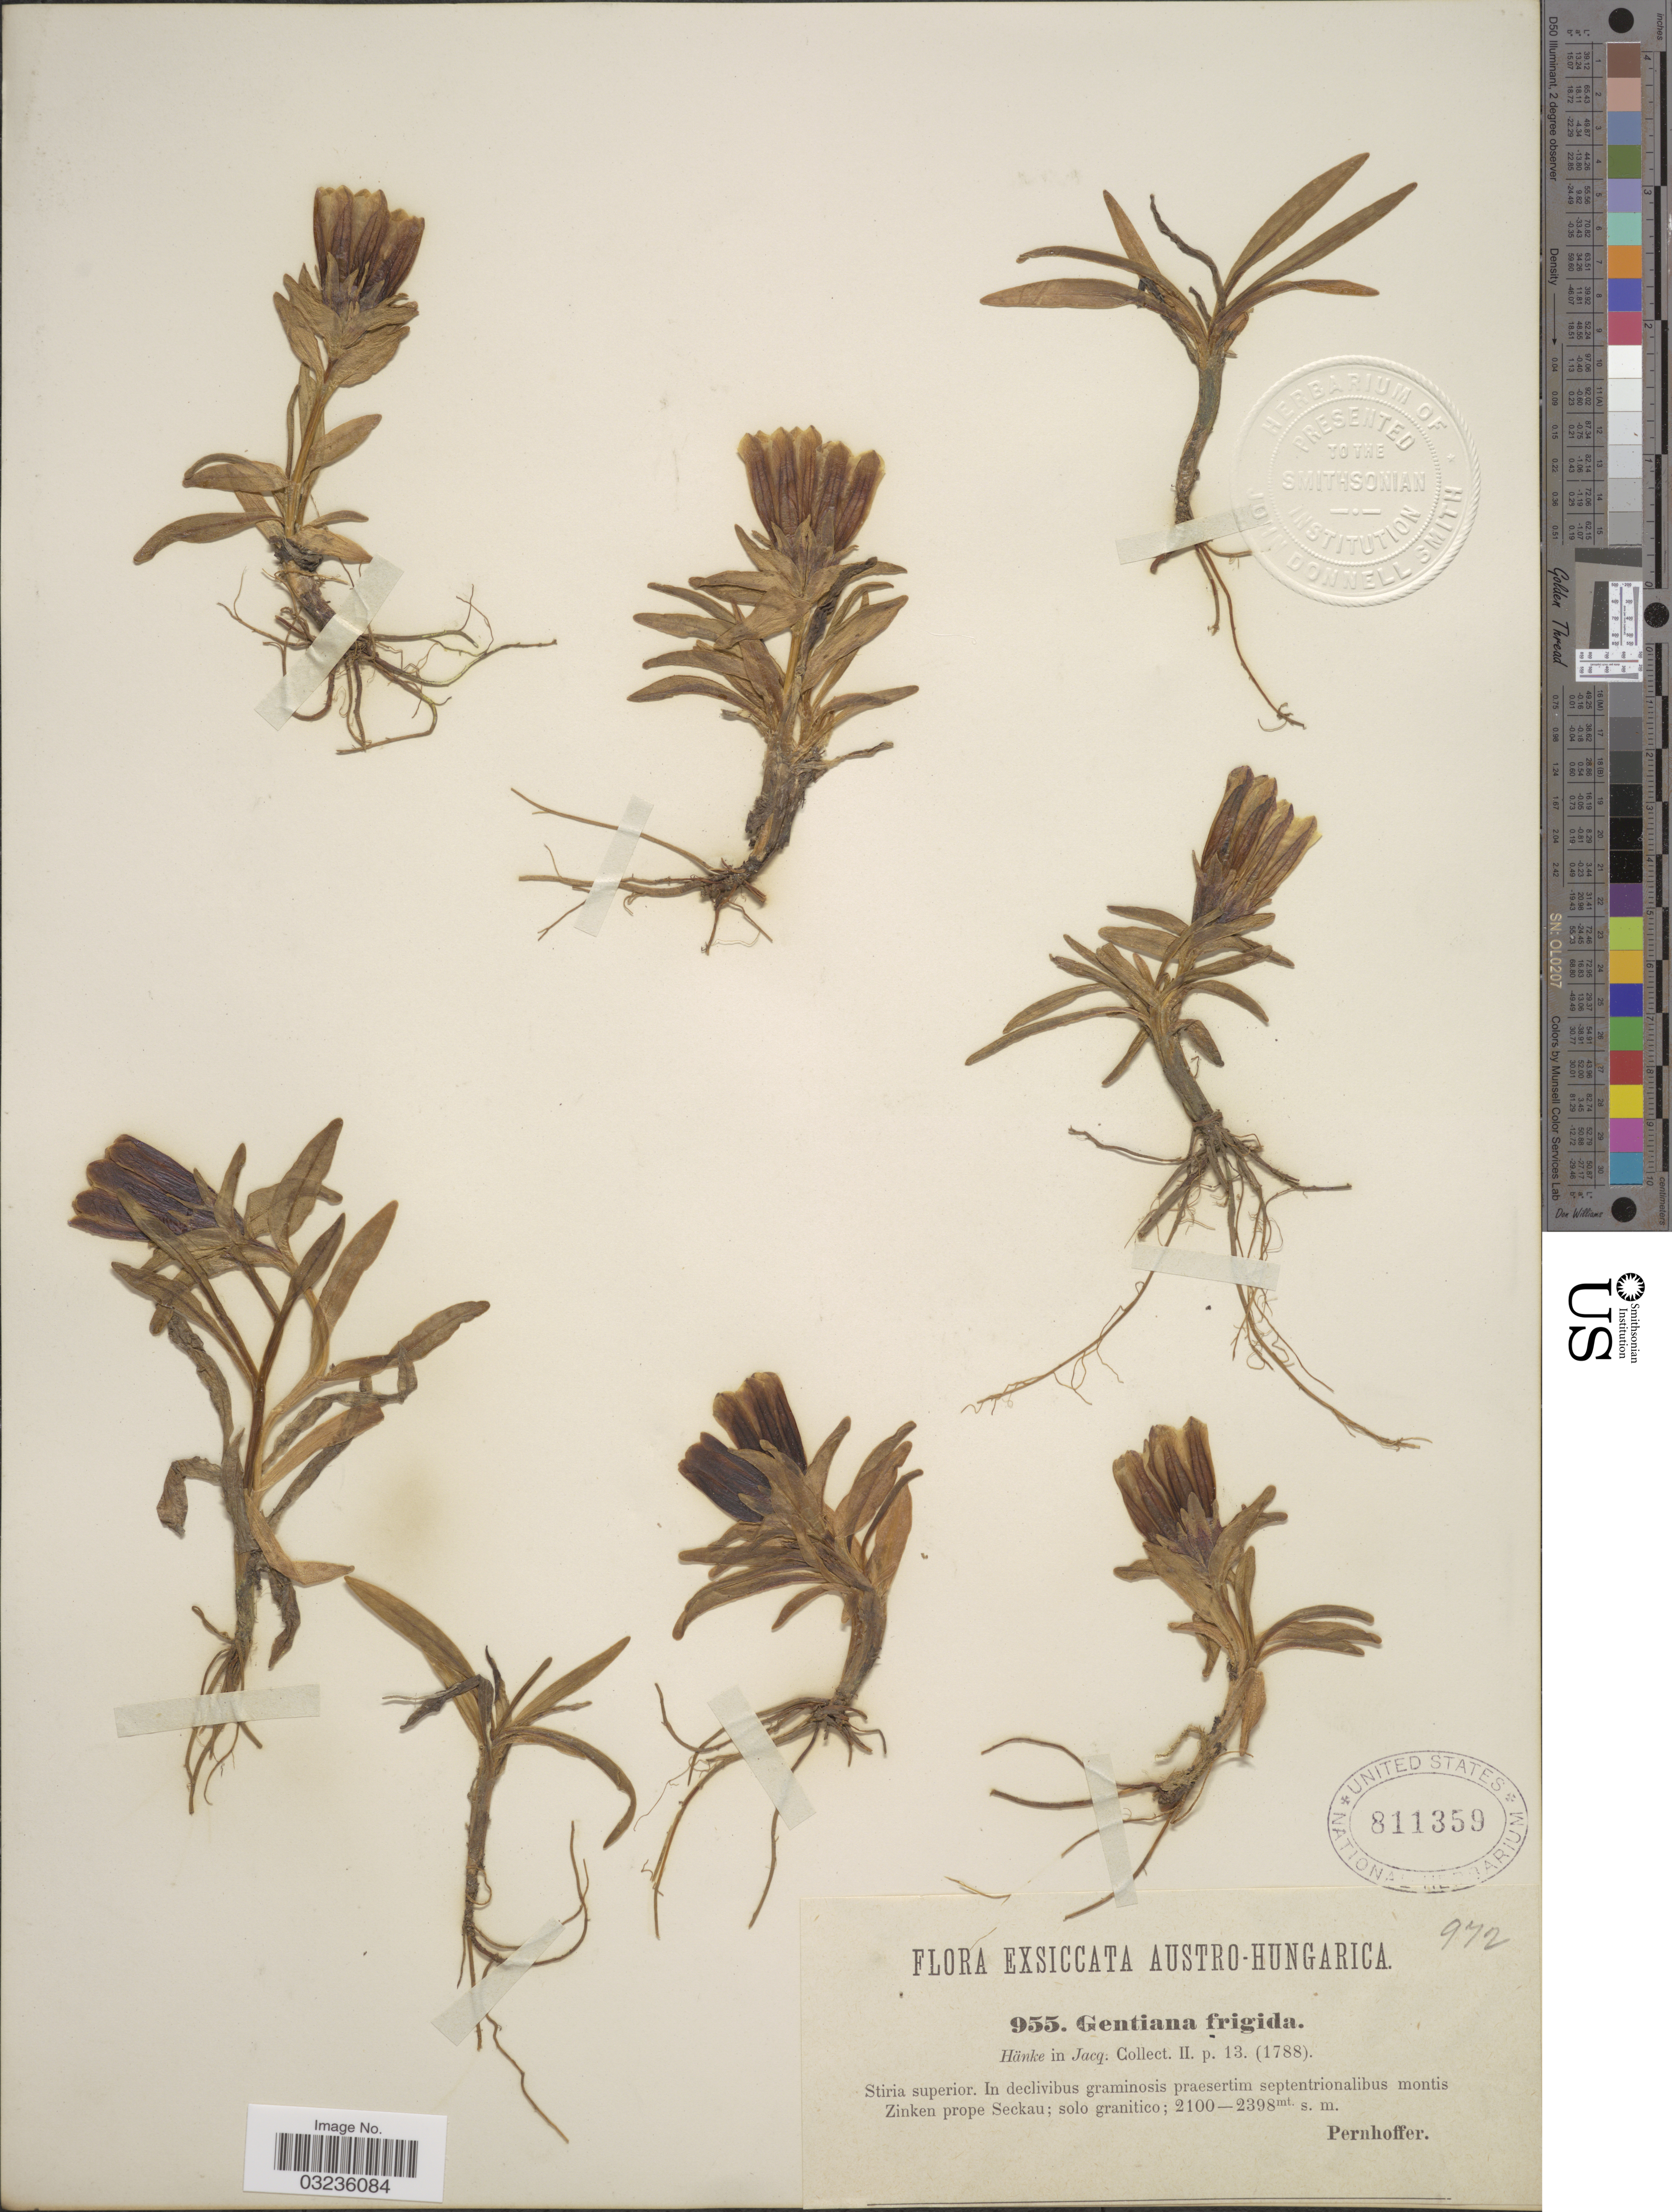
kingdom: Plantae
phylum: Tracheophyta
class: Magnoliopsida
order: Gentianales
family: Gentianaceae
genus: Gentiana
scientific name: Gentiana frigida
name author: Haenke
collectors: Pernhoffer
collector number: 955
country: Austria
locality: Austro-Hungarica, Stiria superior, In declivibus graminosis praesertim praesertim septentrionalibus montis Zinken prope Seckau.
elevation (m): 2100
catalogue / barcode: US 811359